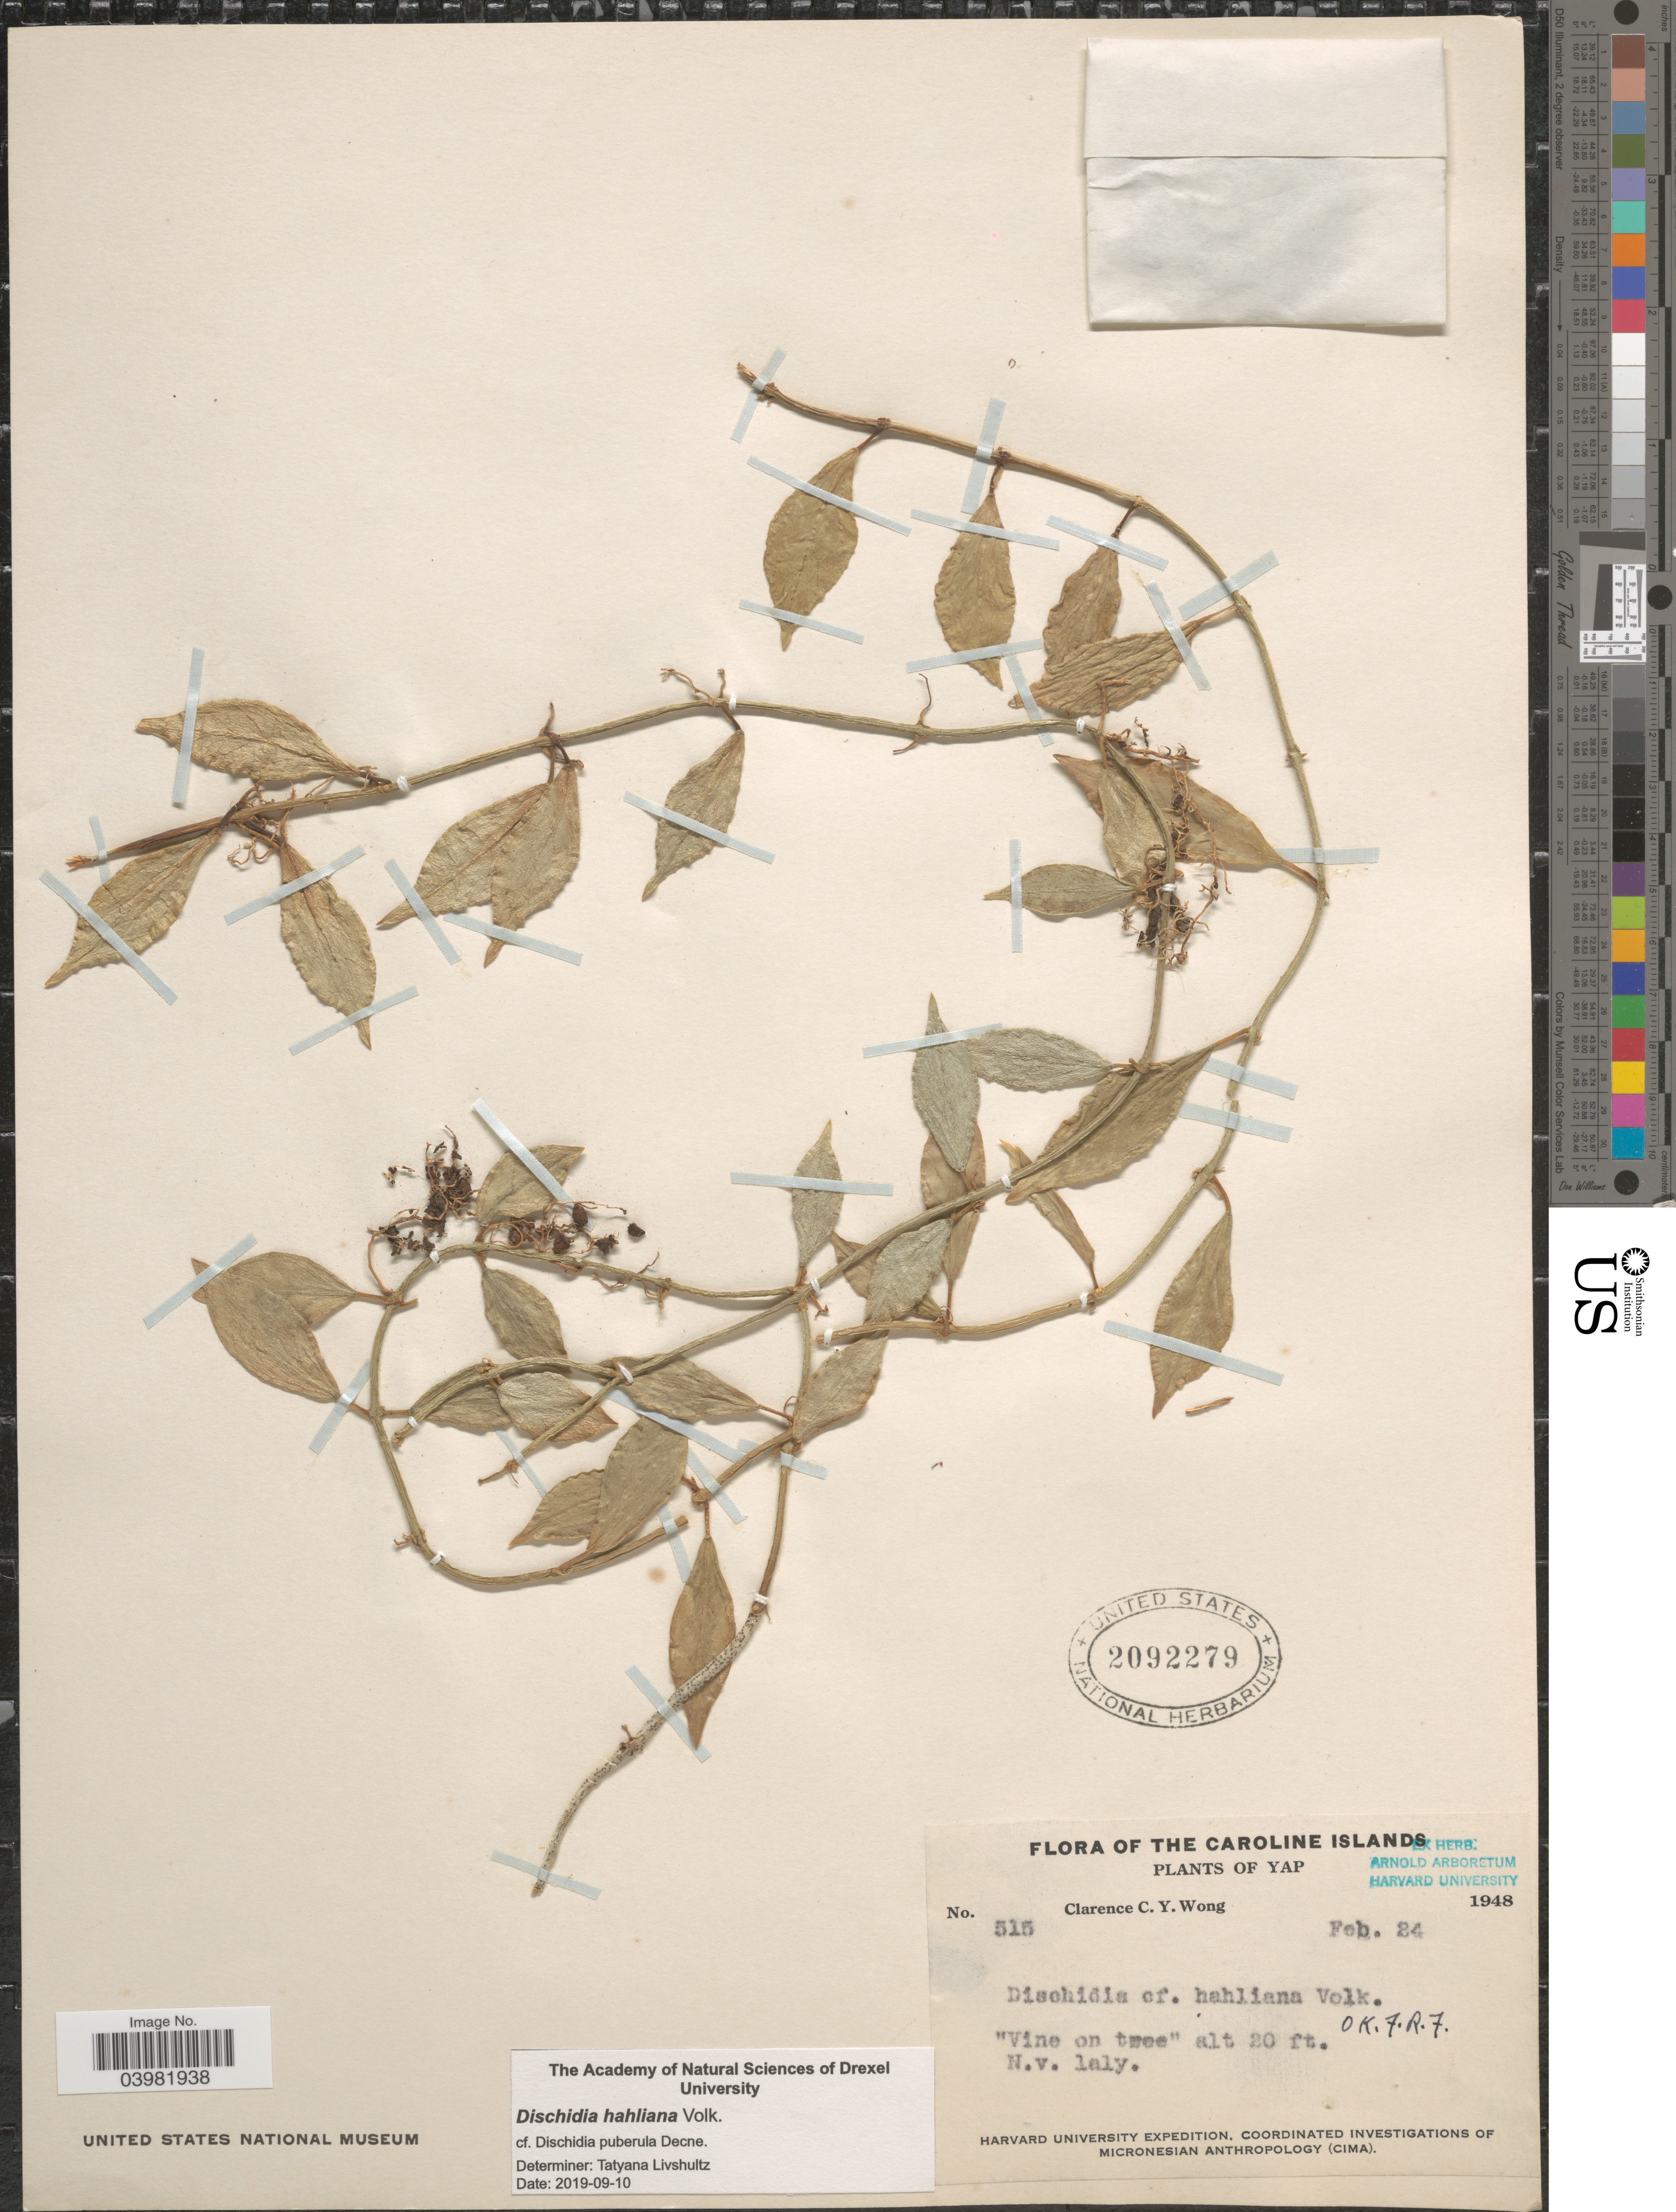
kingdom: Plantae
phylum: Tracheophyta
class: Magnoliopsida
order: Gentianales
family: Apocynaceae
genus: Dischidia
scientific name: Dischidia hahliana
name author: Volkens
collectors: C. Wong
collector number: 515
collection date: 1948-02-24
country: Micronesia, Federated States of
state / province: Yap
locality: The Caroline Islands.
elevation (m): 6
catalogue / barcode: US 2092279